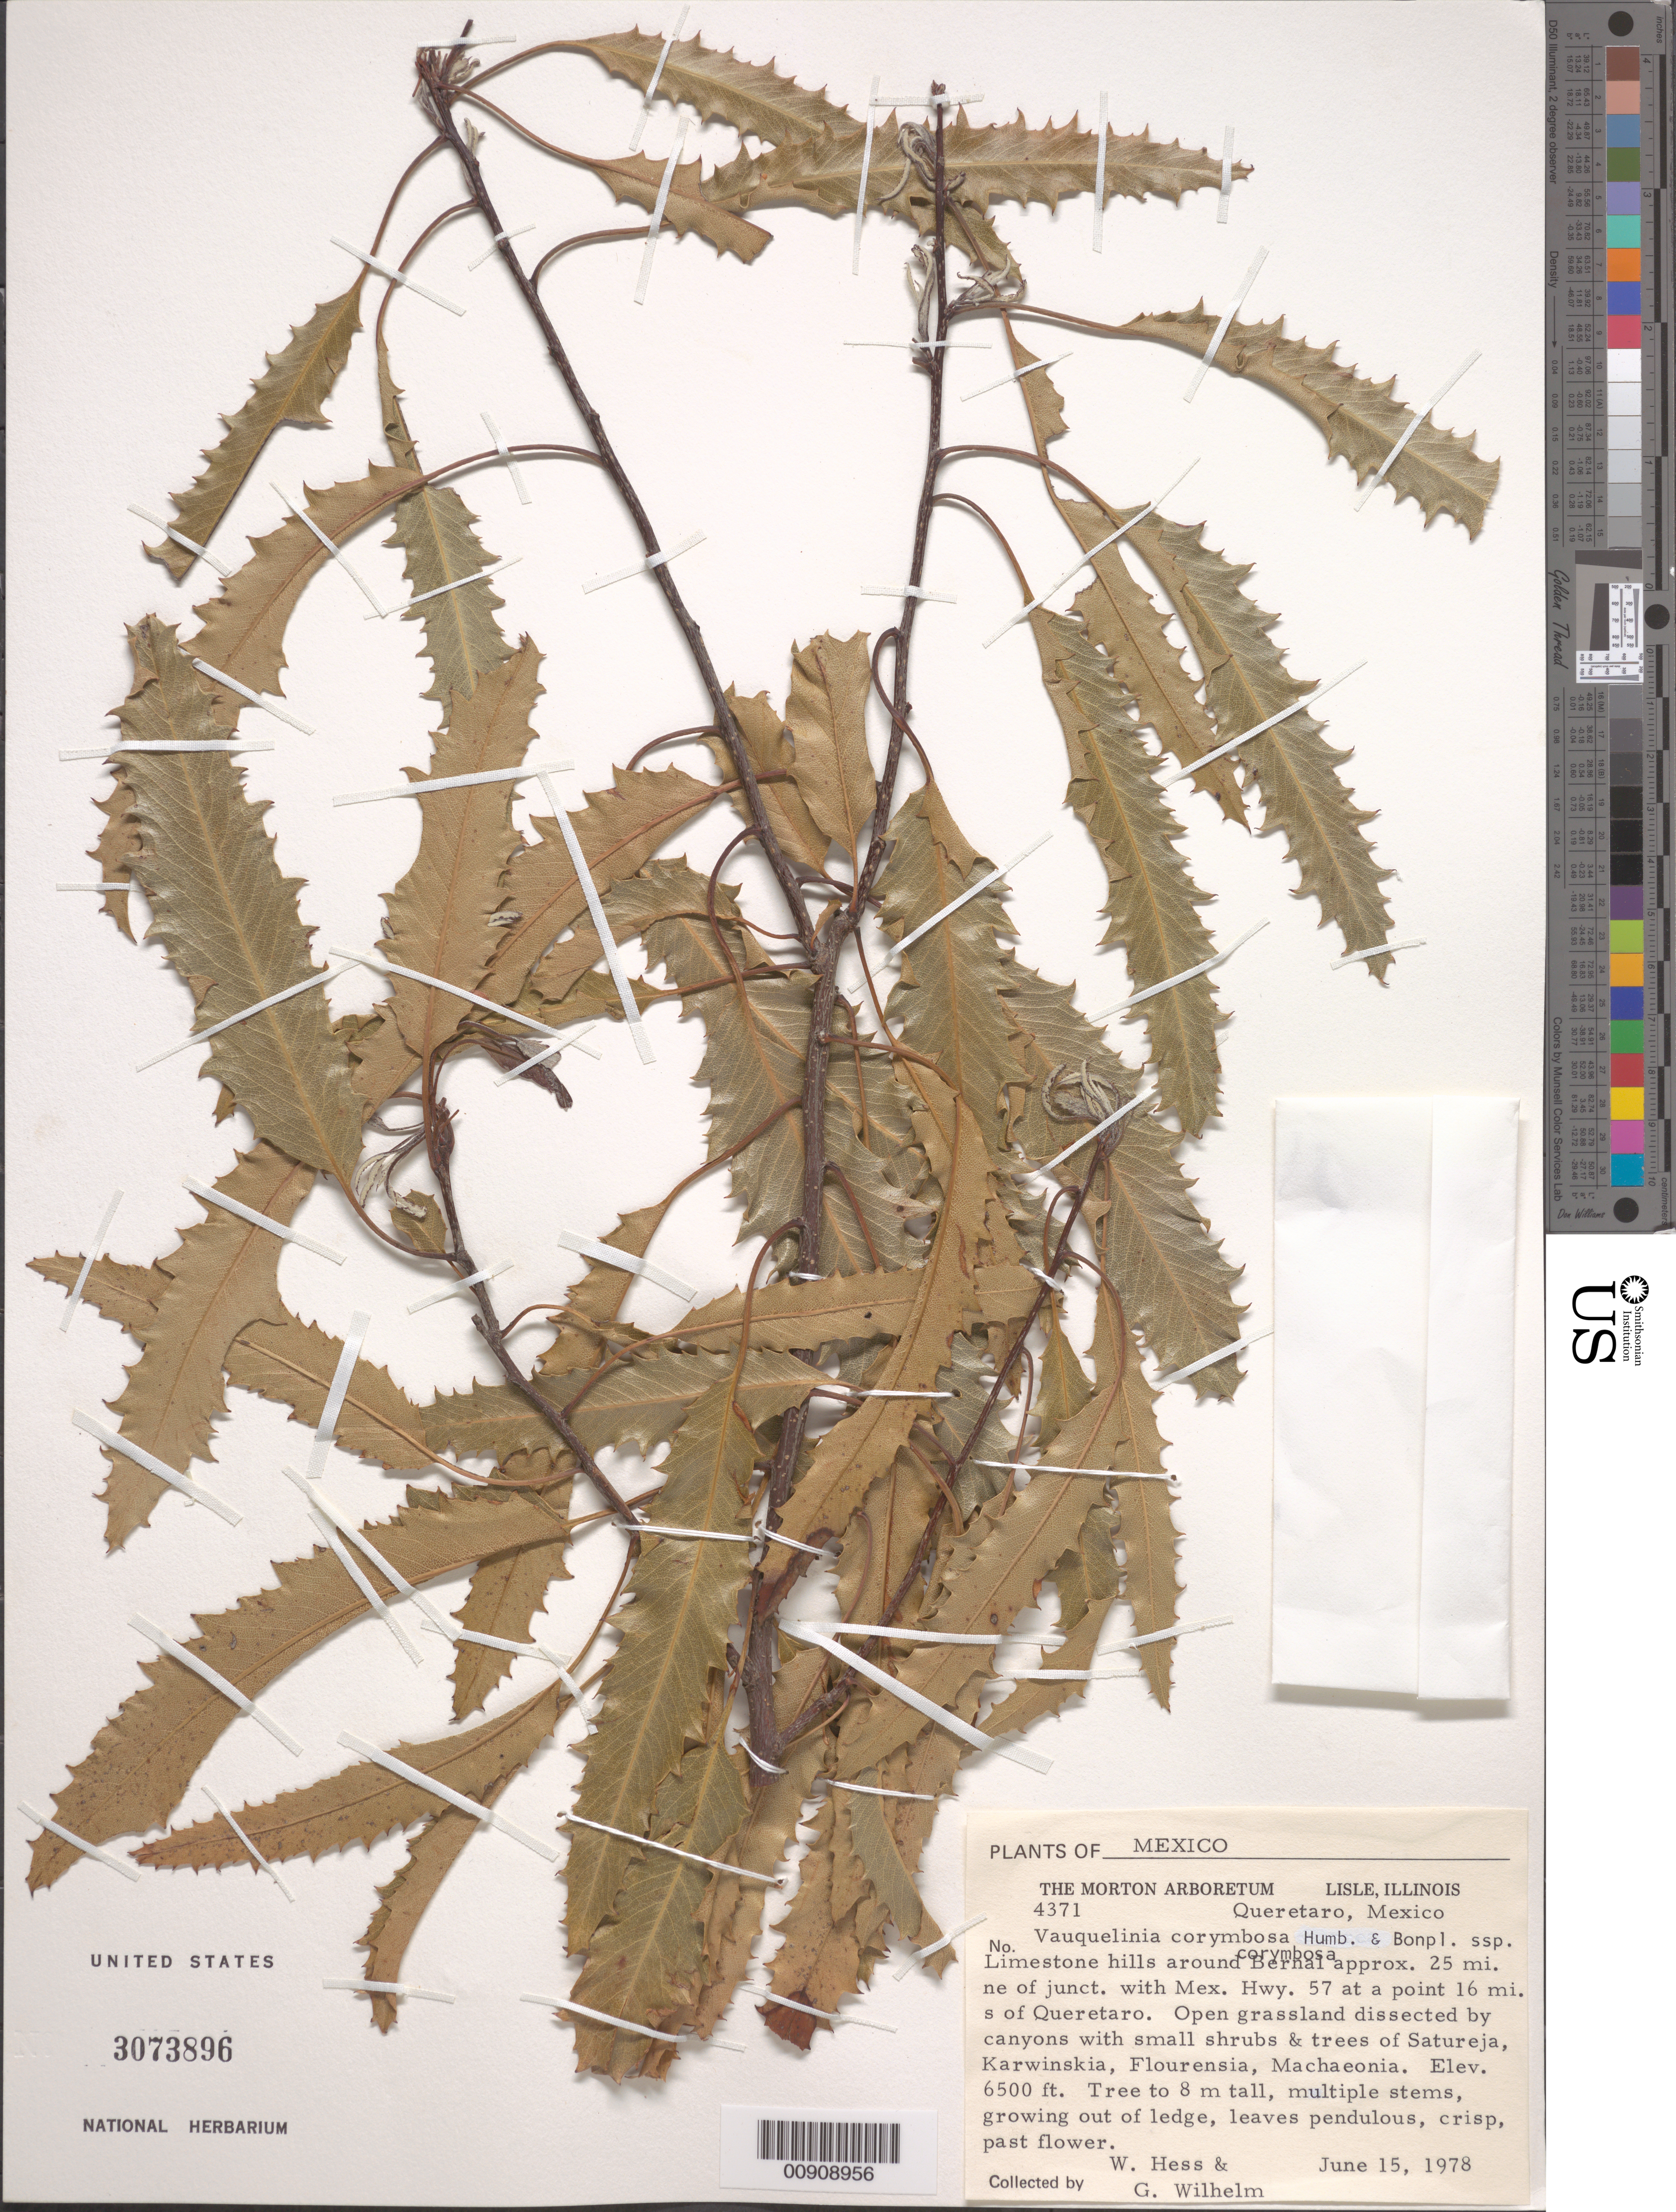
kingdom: Plantae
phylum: Tracheophyta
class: Magnoliopsida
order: Rosales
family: Rosaceae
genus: Vauquelinia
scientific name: Vauquelinia corymbosa subsp. saltilloensis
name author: W.J. Hess & Henrickson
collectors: W. Hess & G. Wilhelm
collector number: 4371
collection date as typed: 15 Jun 1978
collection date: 1978-06-15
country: Mexico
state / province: Querétaro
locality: Limestone hills around Bernal approx. 25 mi. NE of junct. with Mex. Hwy. 57 at a point 16 mi. S of Querétaro.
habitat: Growing out of ledge. Open grassland dissected by canyons with small shrubs & trees of Satureja, Karwinskia, Flourensia, Machaeonia.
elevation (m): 1981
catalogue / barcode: US 3073896